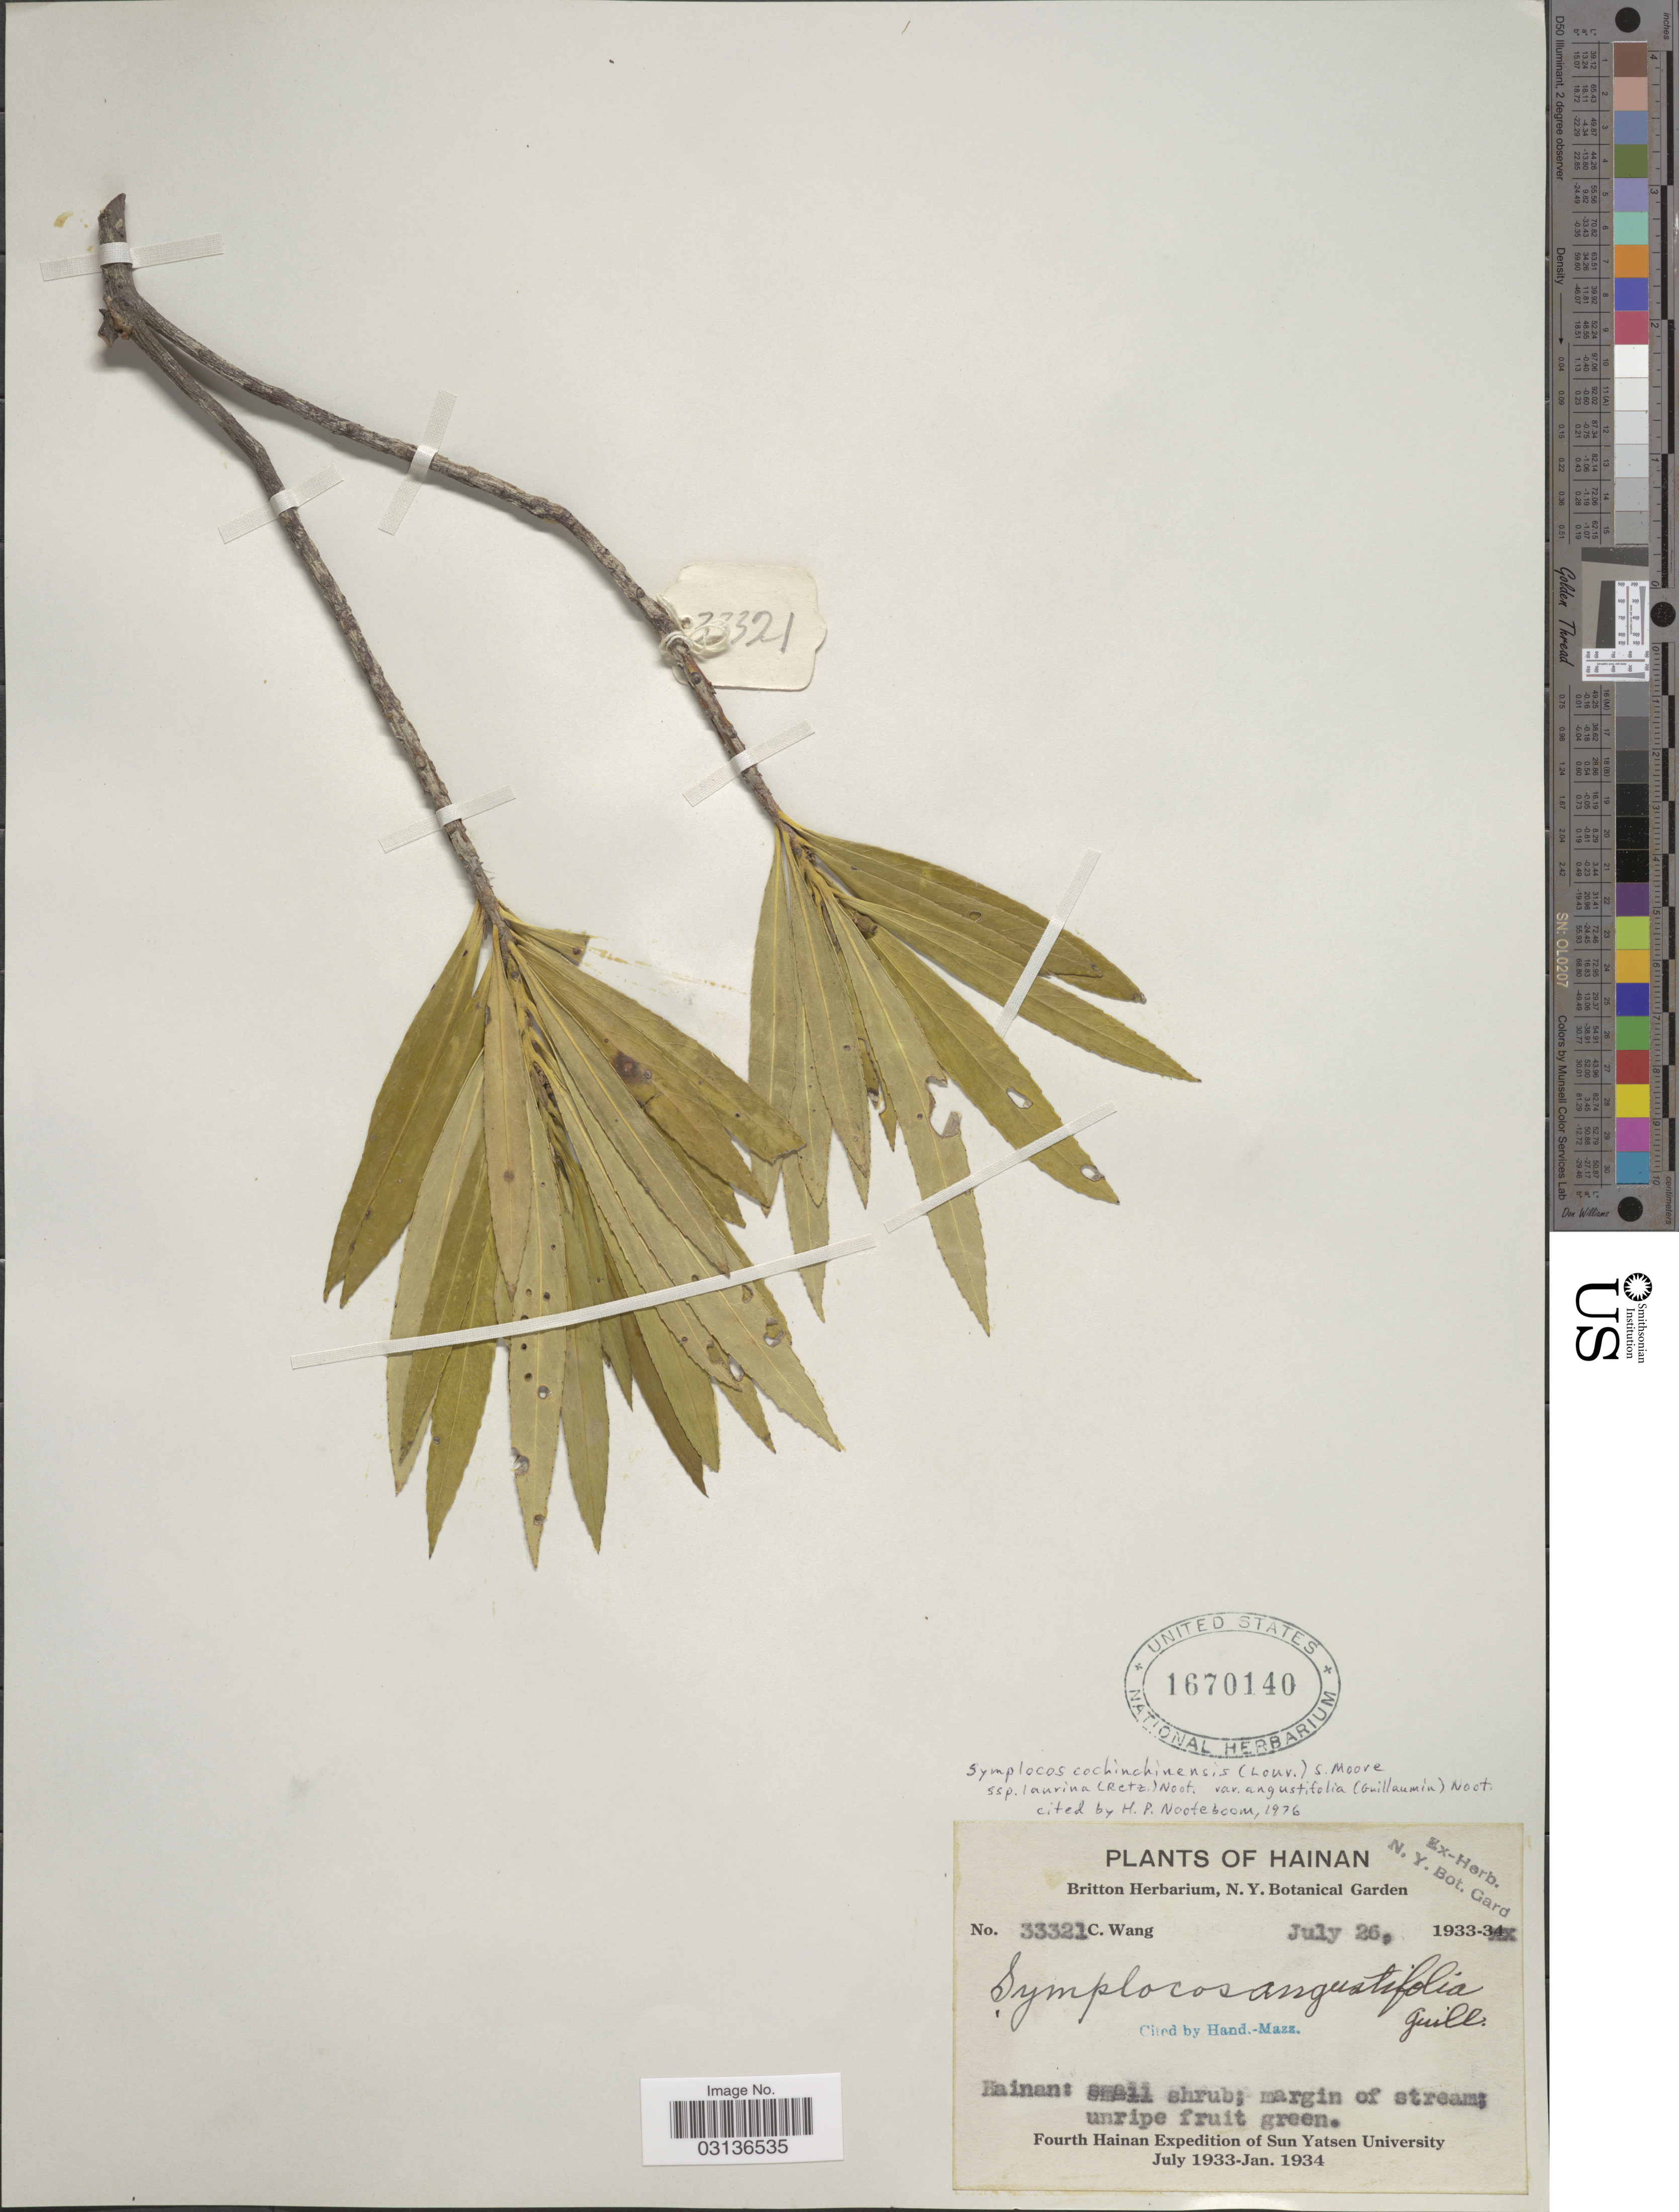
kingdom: Plantae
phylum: Tracheophyta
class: Magnoliopsida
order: Ericales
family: Symplocaceae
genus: Symplocos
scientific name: Symplocos cochinchinensis subsp. laurina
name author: (Retz.) Noot.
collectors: C. Wang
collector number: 33321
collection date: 1933-07-26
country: China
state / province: Hainan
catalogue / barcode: US 1670140